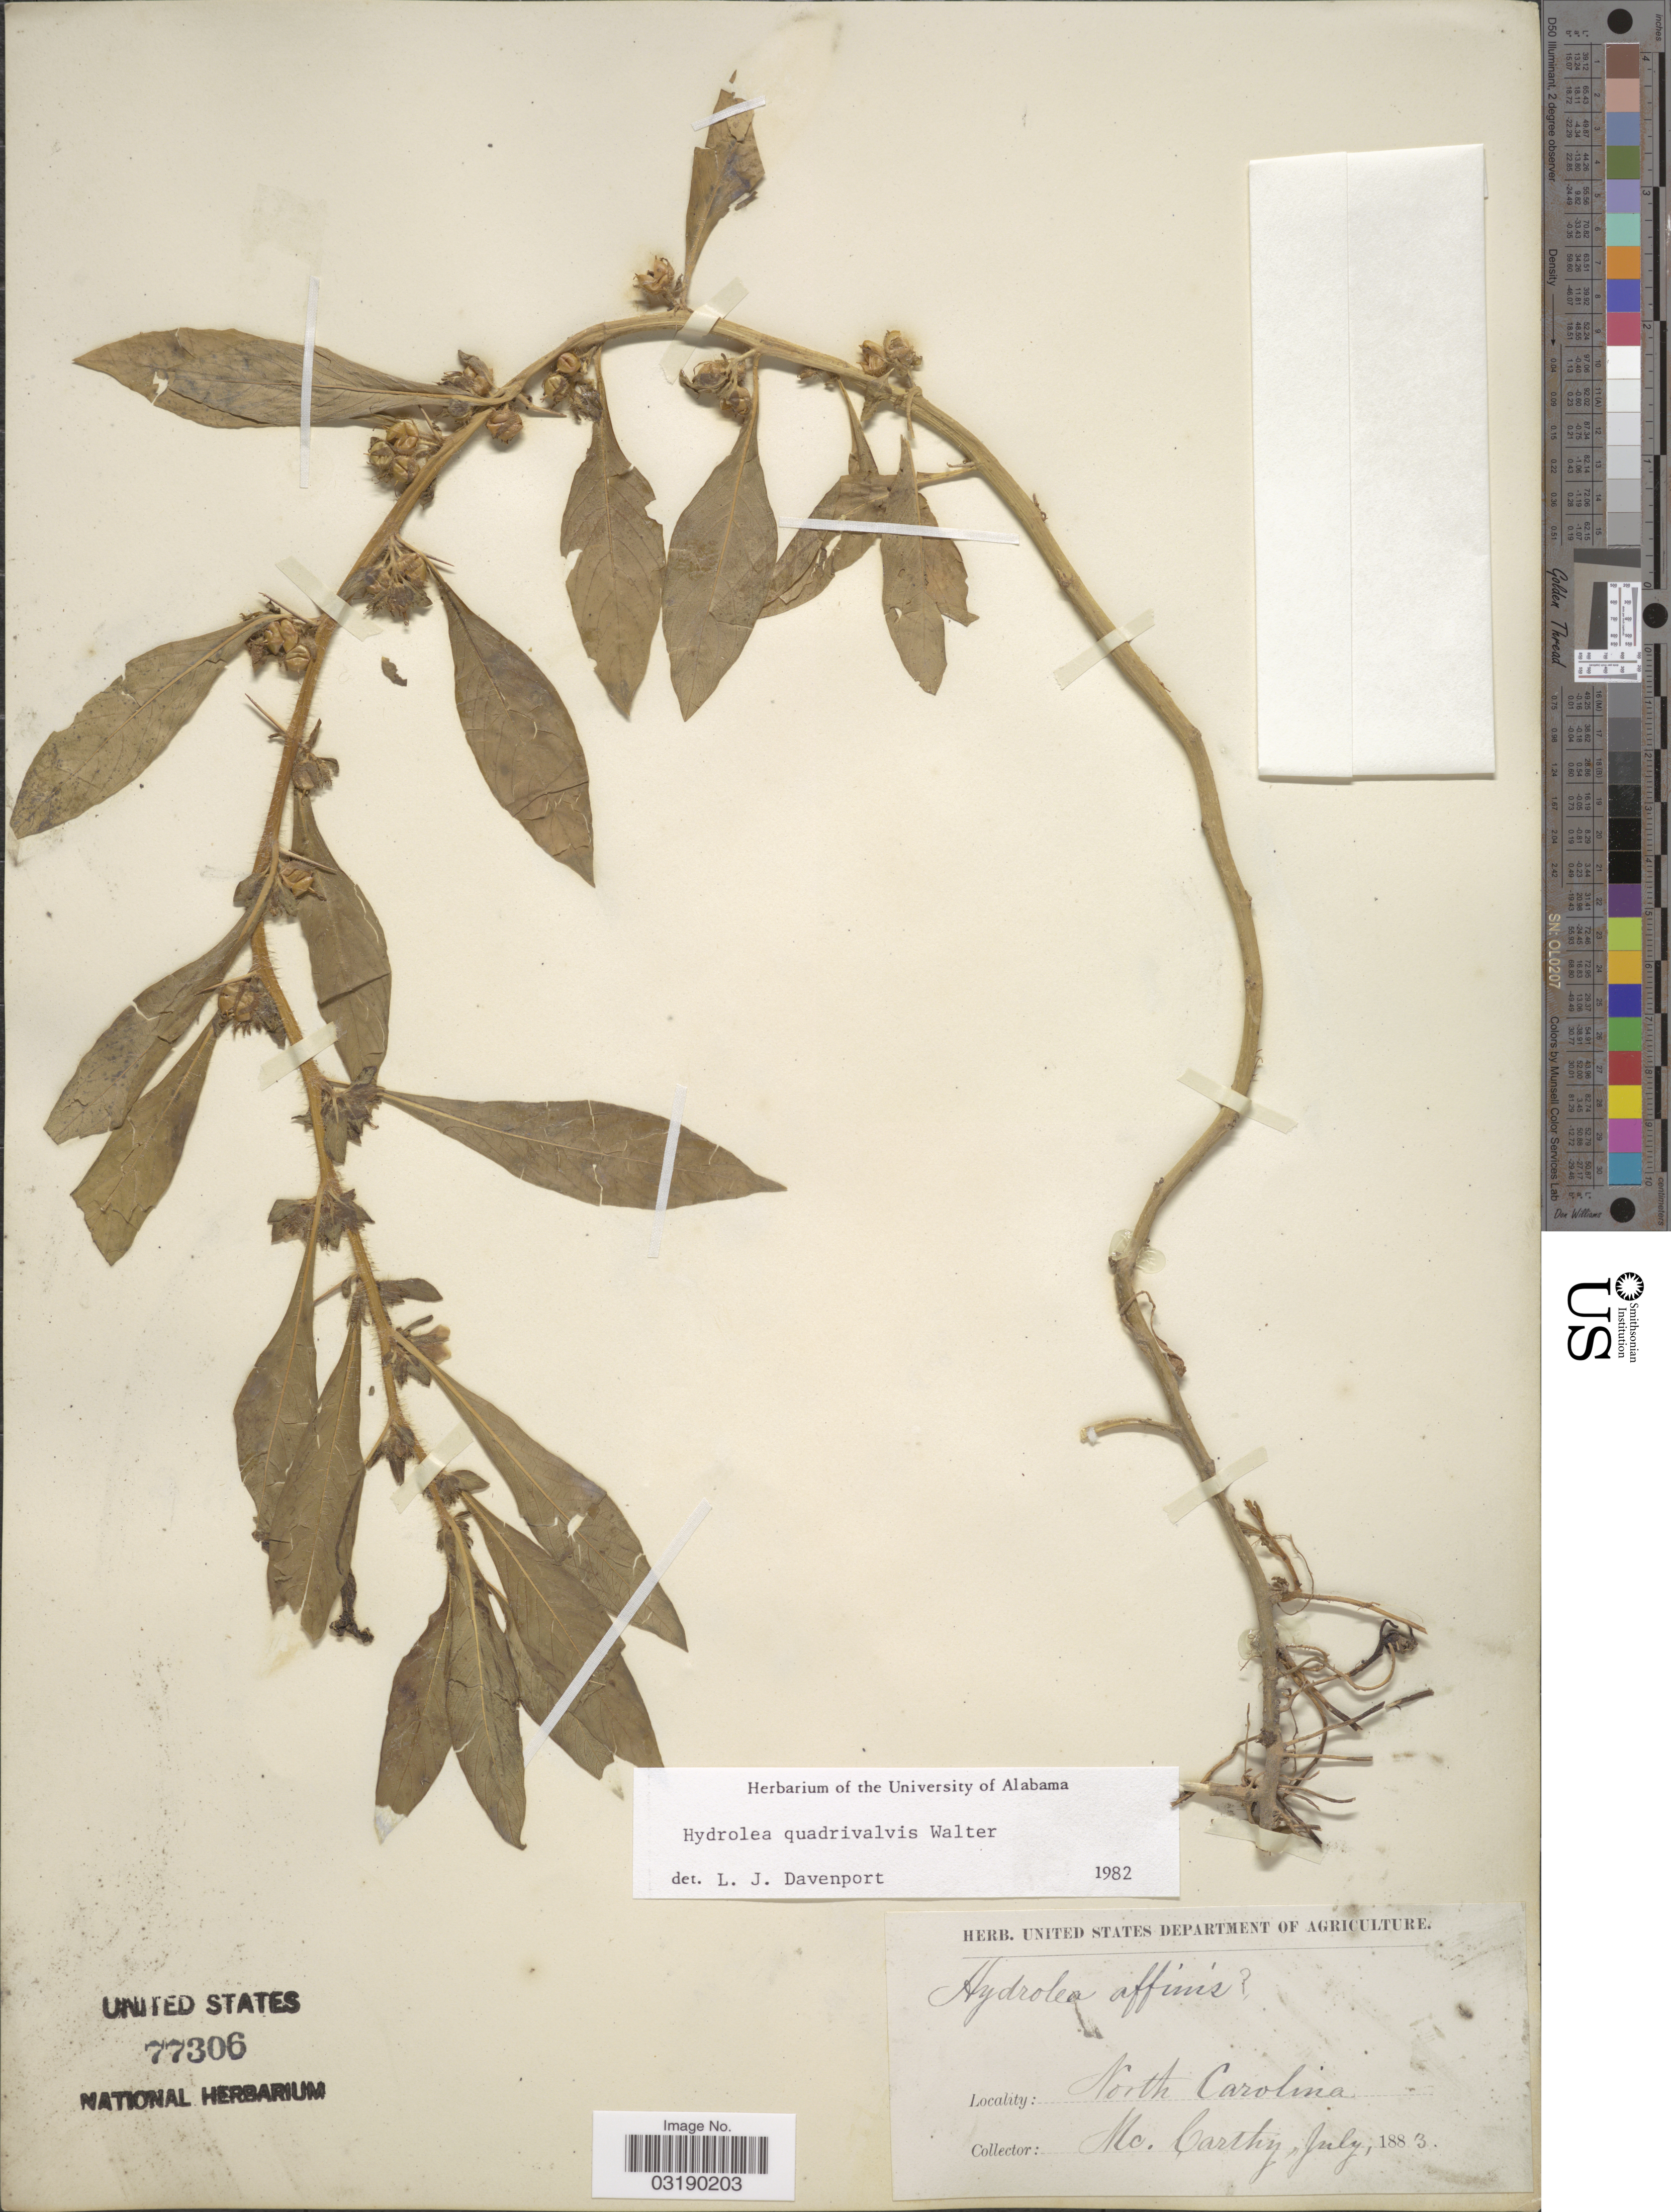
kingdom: Plantae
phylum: Tracheophyta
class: Magnoliopsida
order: Solanales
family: Hydroleaceae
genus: Hydrolea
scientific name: Hydrolea quadrivalvis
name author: Walter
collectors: -- McCarthy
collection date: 1883-07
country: United States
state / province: North Carolina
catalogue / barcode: US 77306